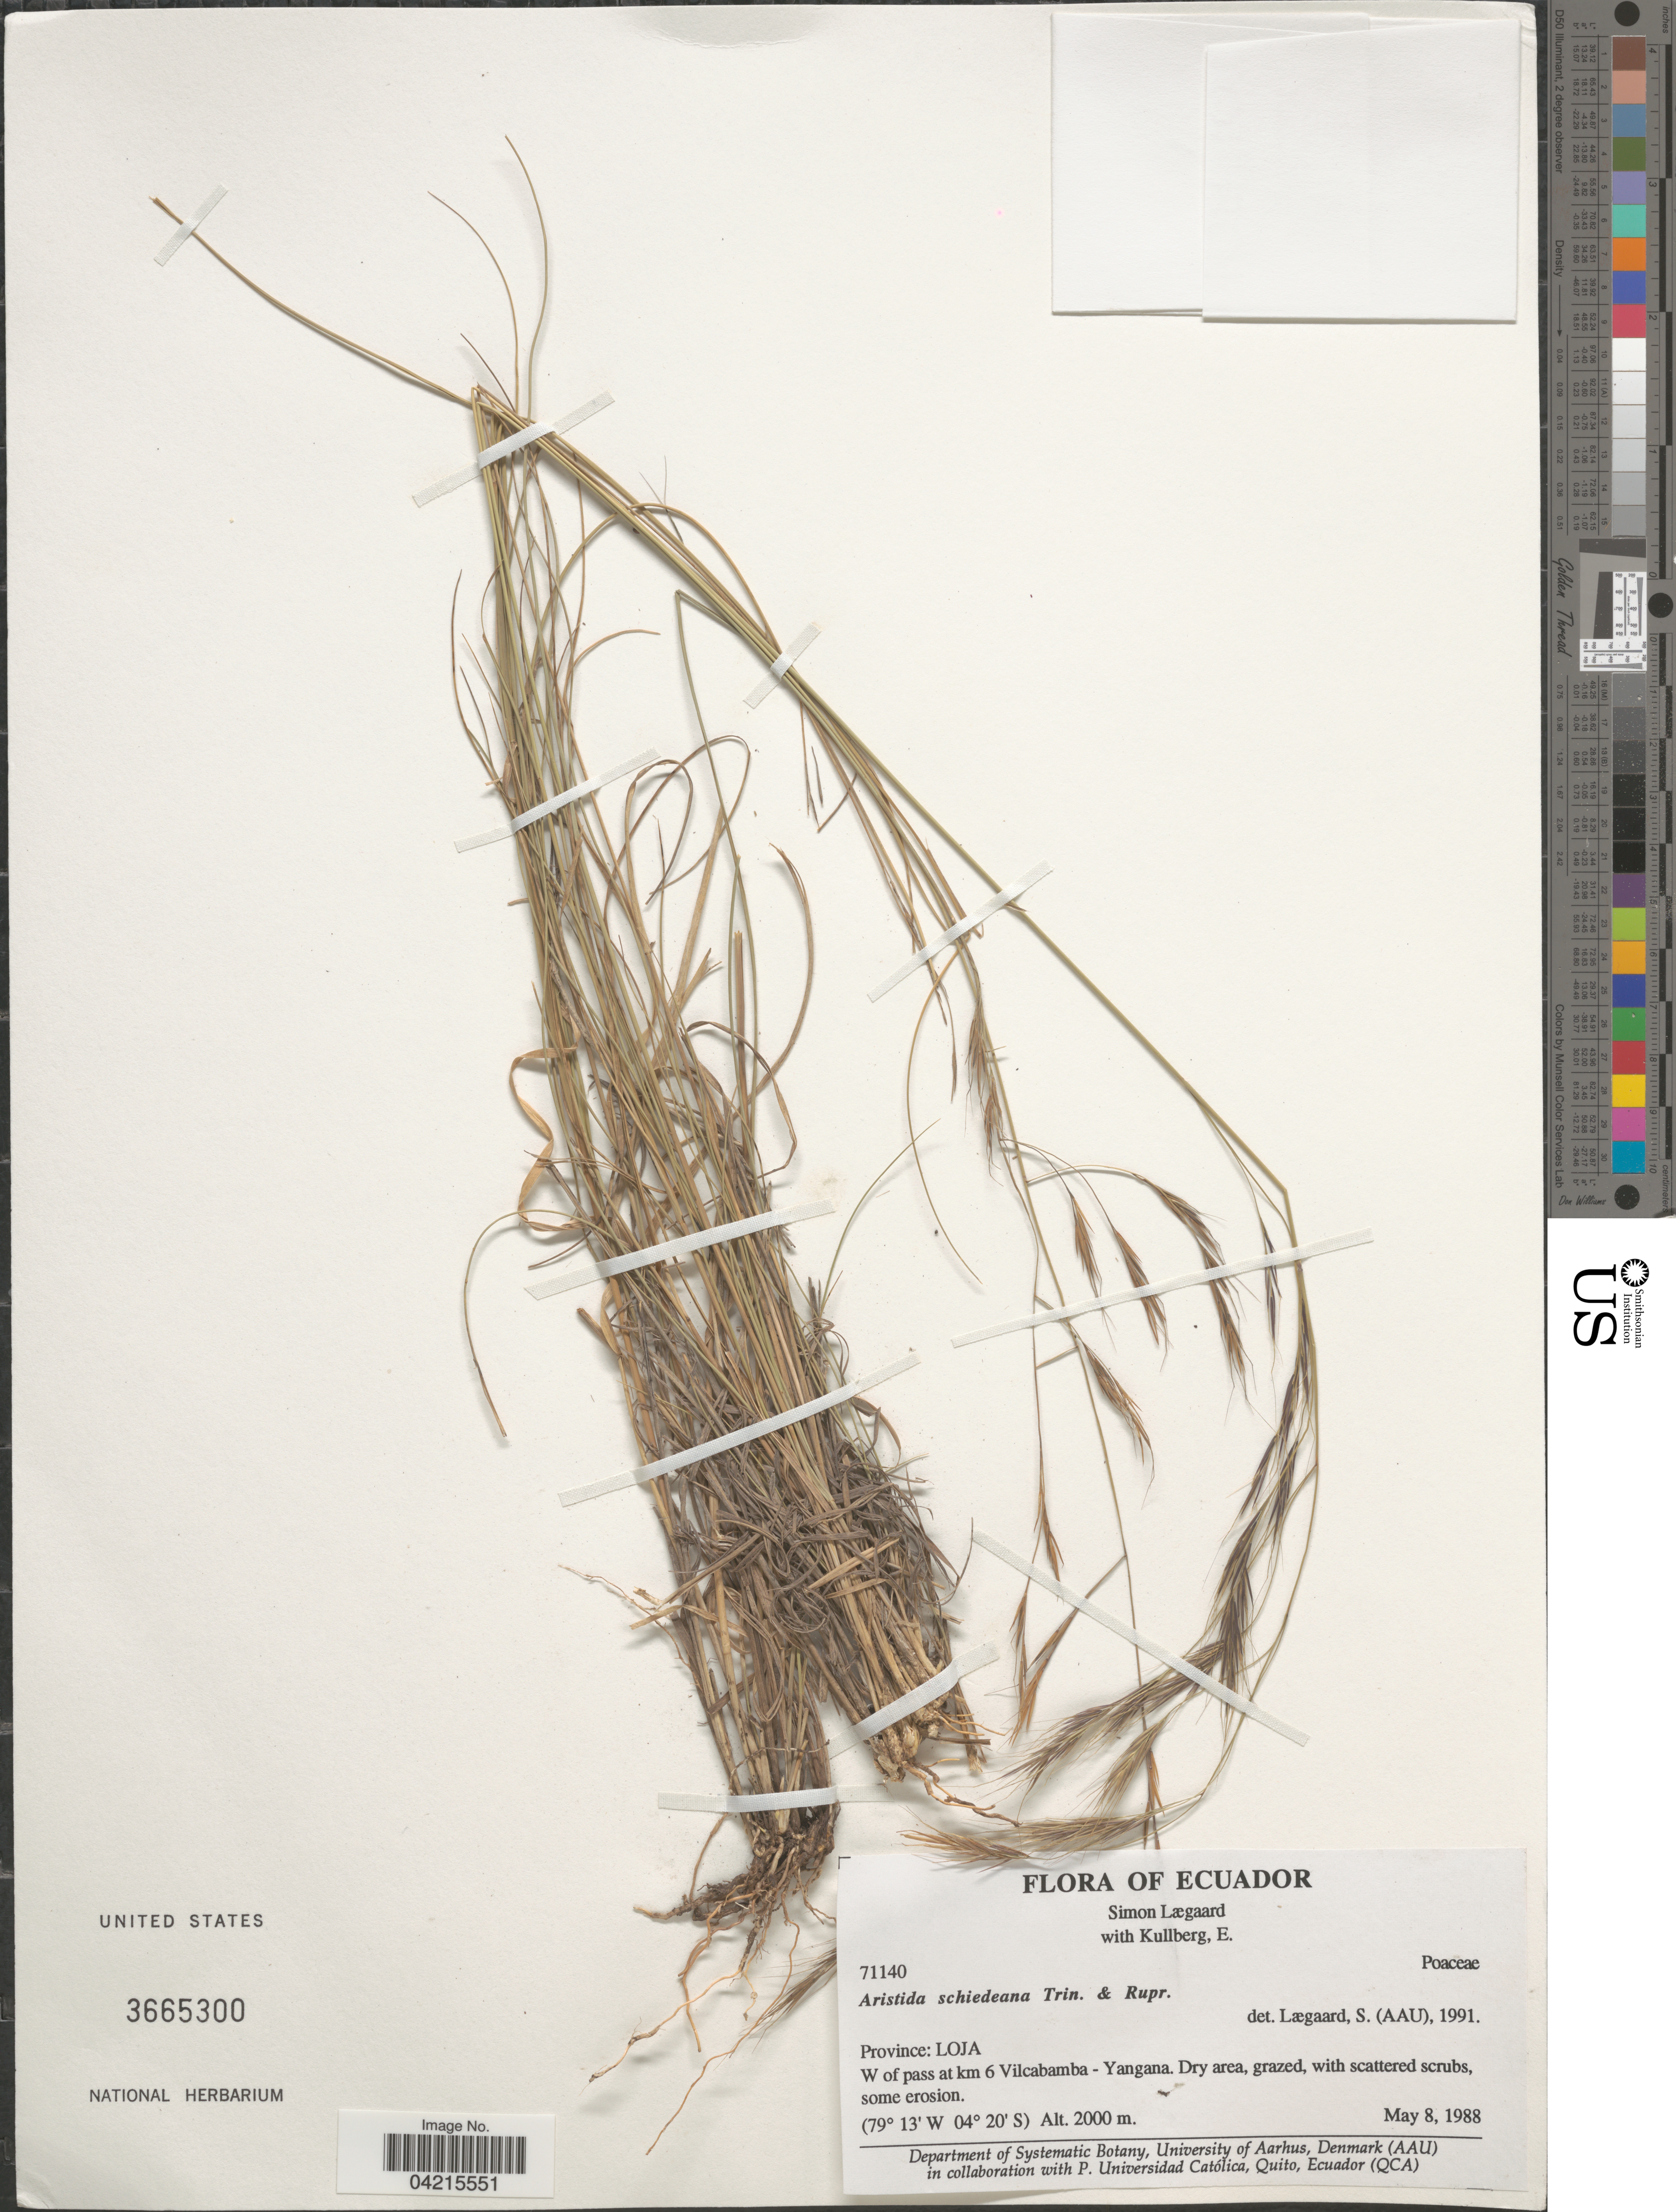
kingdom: Plantae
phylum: Tracheophyta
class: Liliopsida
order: Poales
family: Poaceae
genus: Aristida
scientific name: Aristida schiedeana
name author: Trin. & Rupr.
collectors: S. Lægaard & E. Kullberg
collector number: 71140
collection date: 1988-05-08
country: Ecuador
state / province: Loja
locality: W of pass at km 6 Vilcabamba - Yangana. Dry area, grazed, with scattered scrubs, some erosion.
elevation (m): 2000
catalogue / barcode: US 3665300